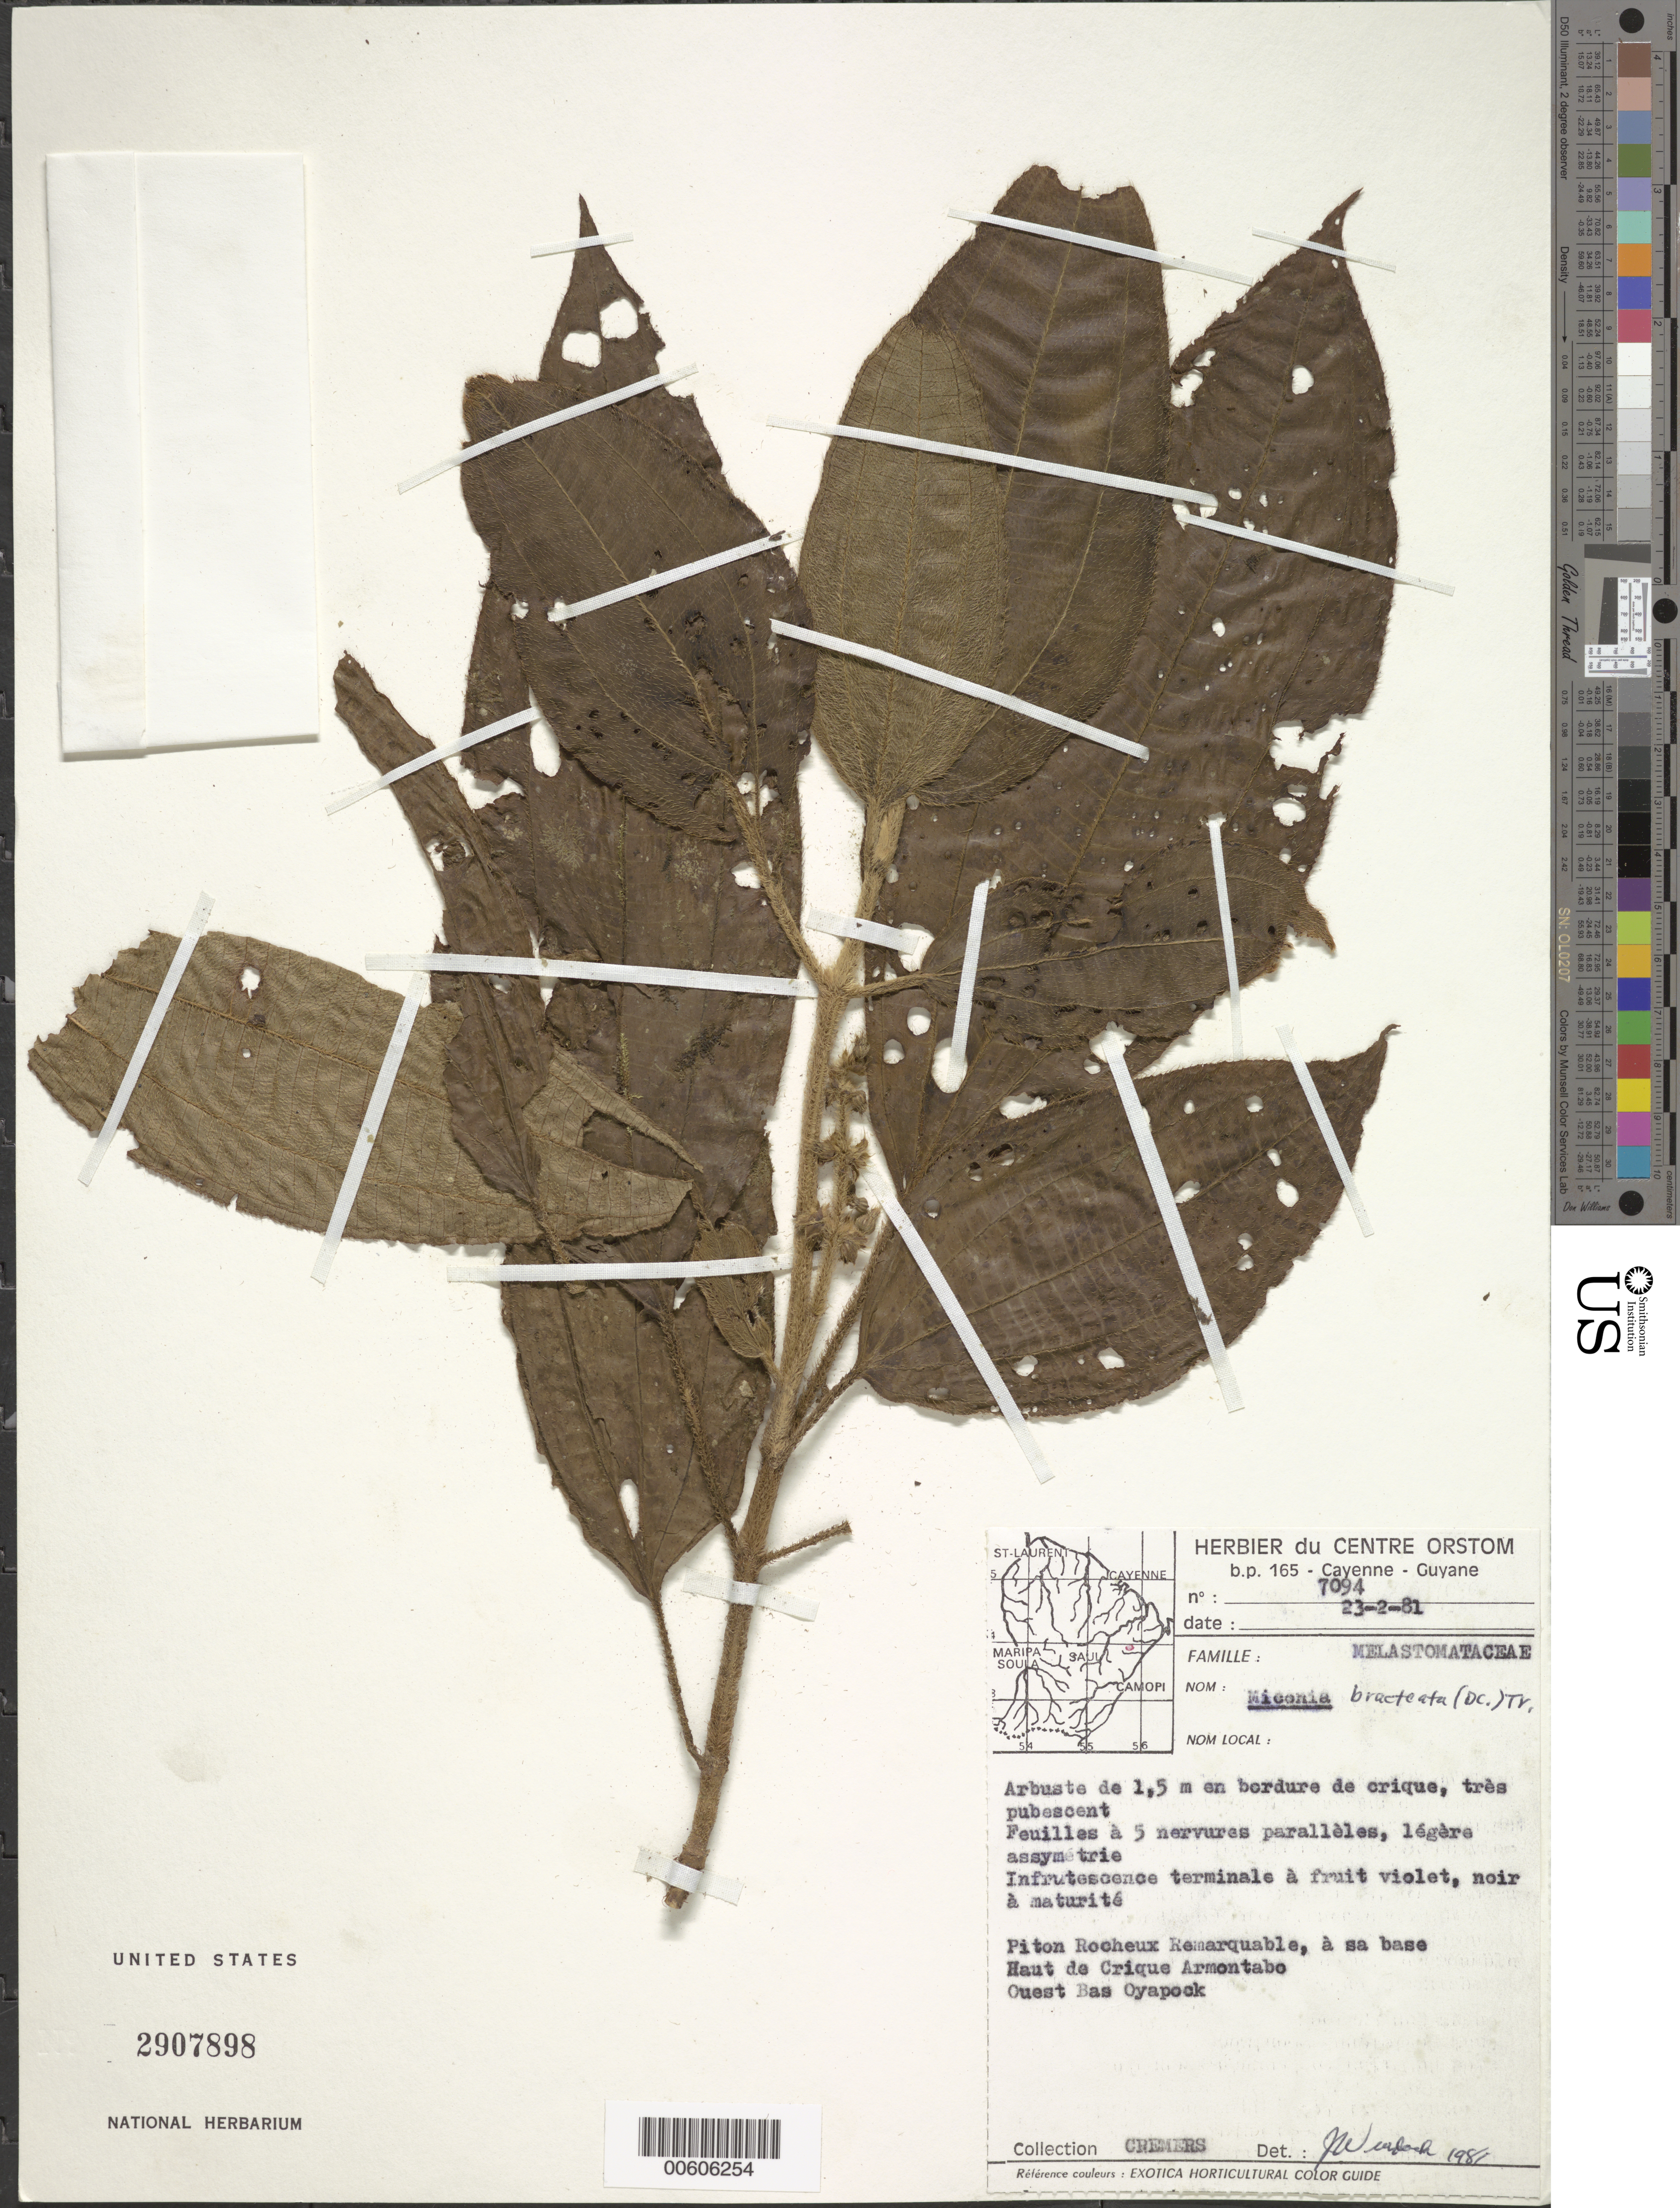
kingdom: Plantae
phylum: Tracheophyta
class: Magnoliopsida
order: Myrtales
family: Melastomataceae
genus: Miconia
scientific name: Miconia bracteata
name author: (DC.) Triana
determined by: Wurdack, John J., (US), US (UNITED STATES)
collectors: G. Cremers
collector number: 7094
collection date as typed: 23-Feb-81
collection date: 1981-02-23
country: French Guiana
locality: Haute Crique Armontabo, Bas Oyapock, Piton Rocheux Remarquable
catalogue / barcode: US 2907898